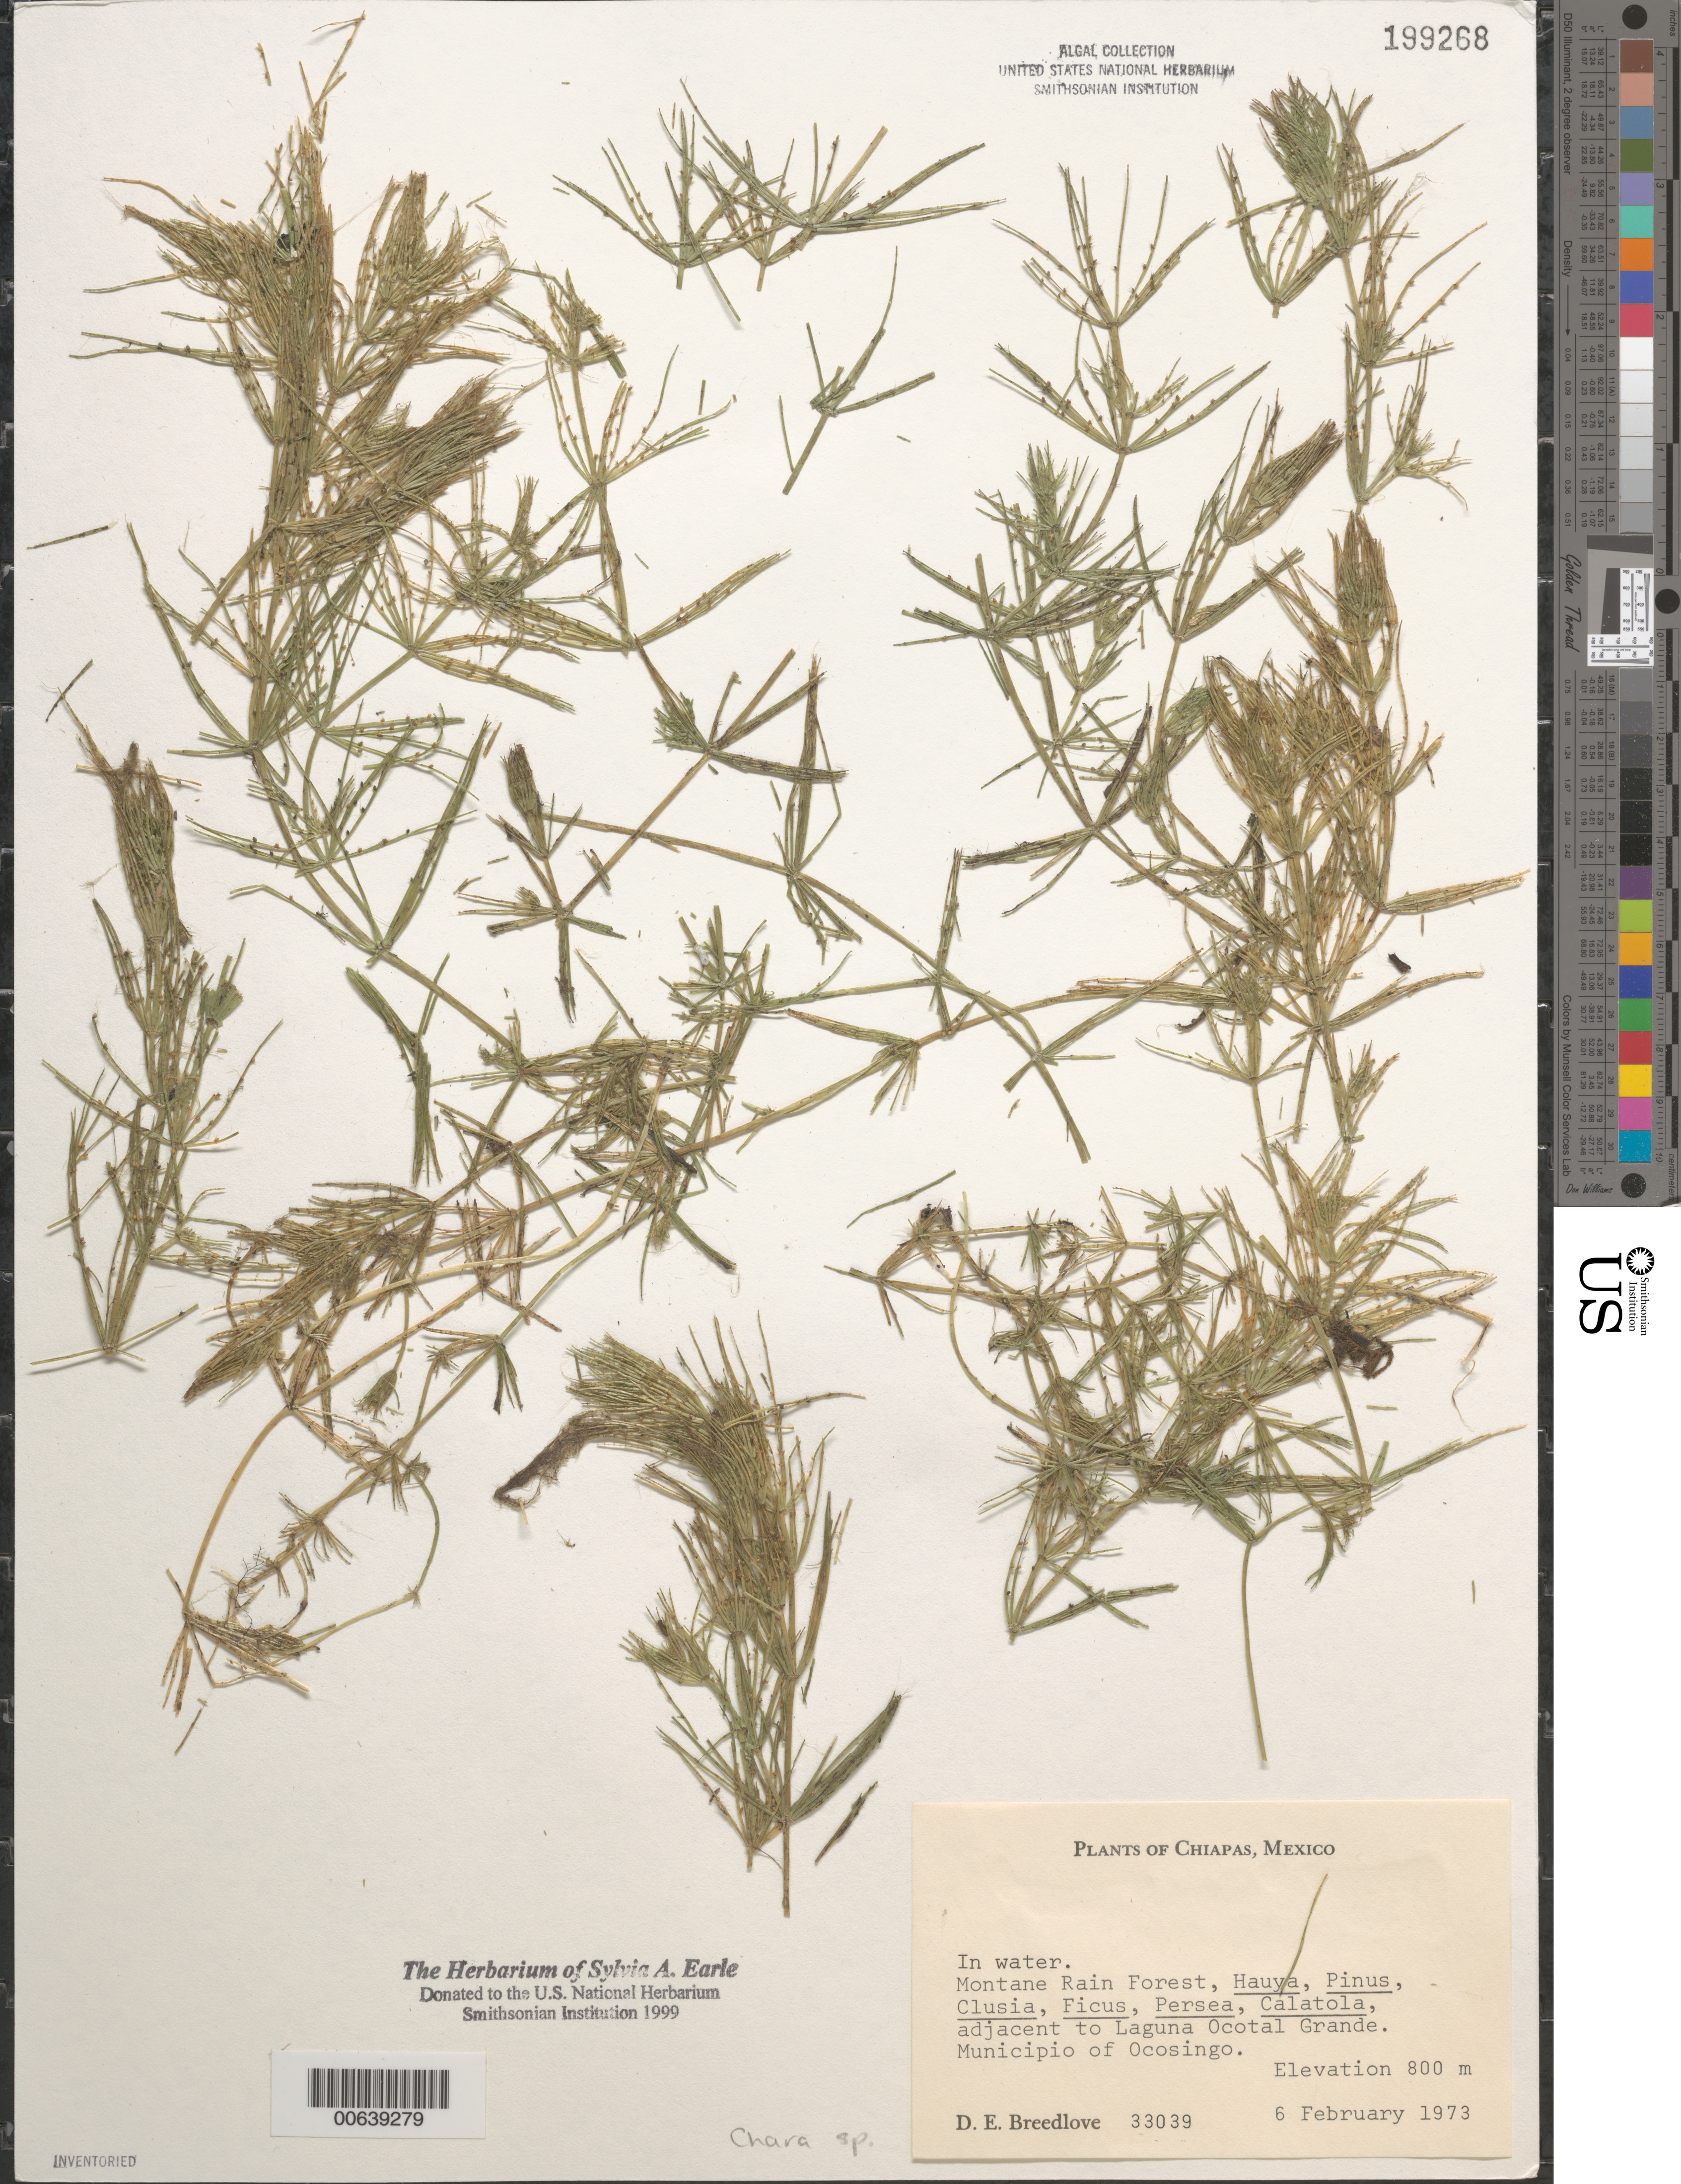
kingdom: Plantae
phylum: Charophyta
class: Charophyceae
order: Charales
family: Characeae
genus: Chara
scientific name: Chara sp.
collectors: D. E. Breedlove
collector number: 33039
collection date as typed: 06 Feb 1973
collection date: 1973-02-06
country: Mexico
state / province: Chiapas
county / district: Ocosingo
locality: Municipio of Ocosingo, by Laguna Ocotal Grande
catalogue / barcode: US 199268